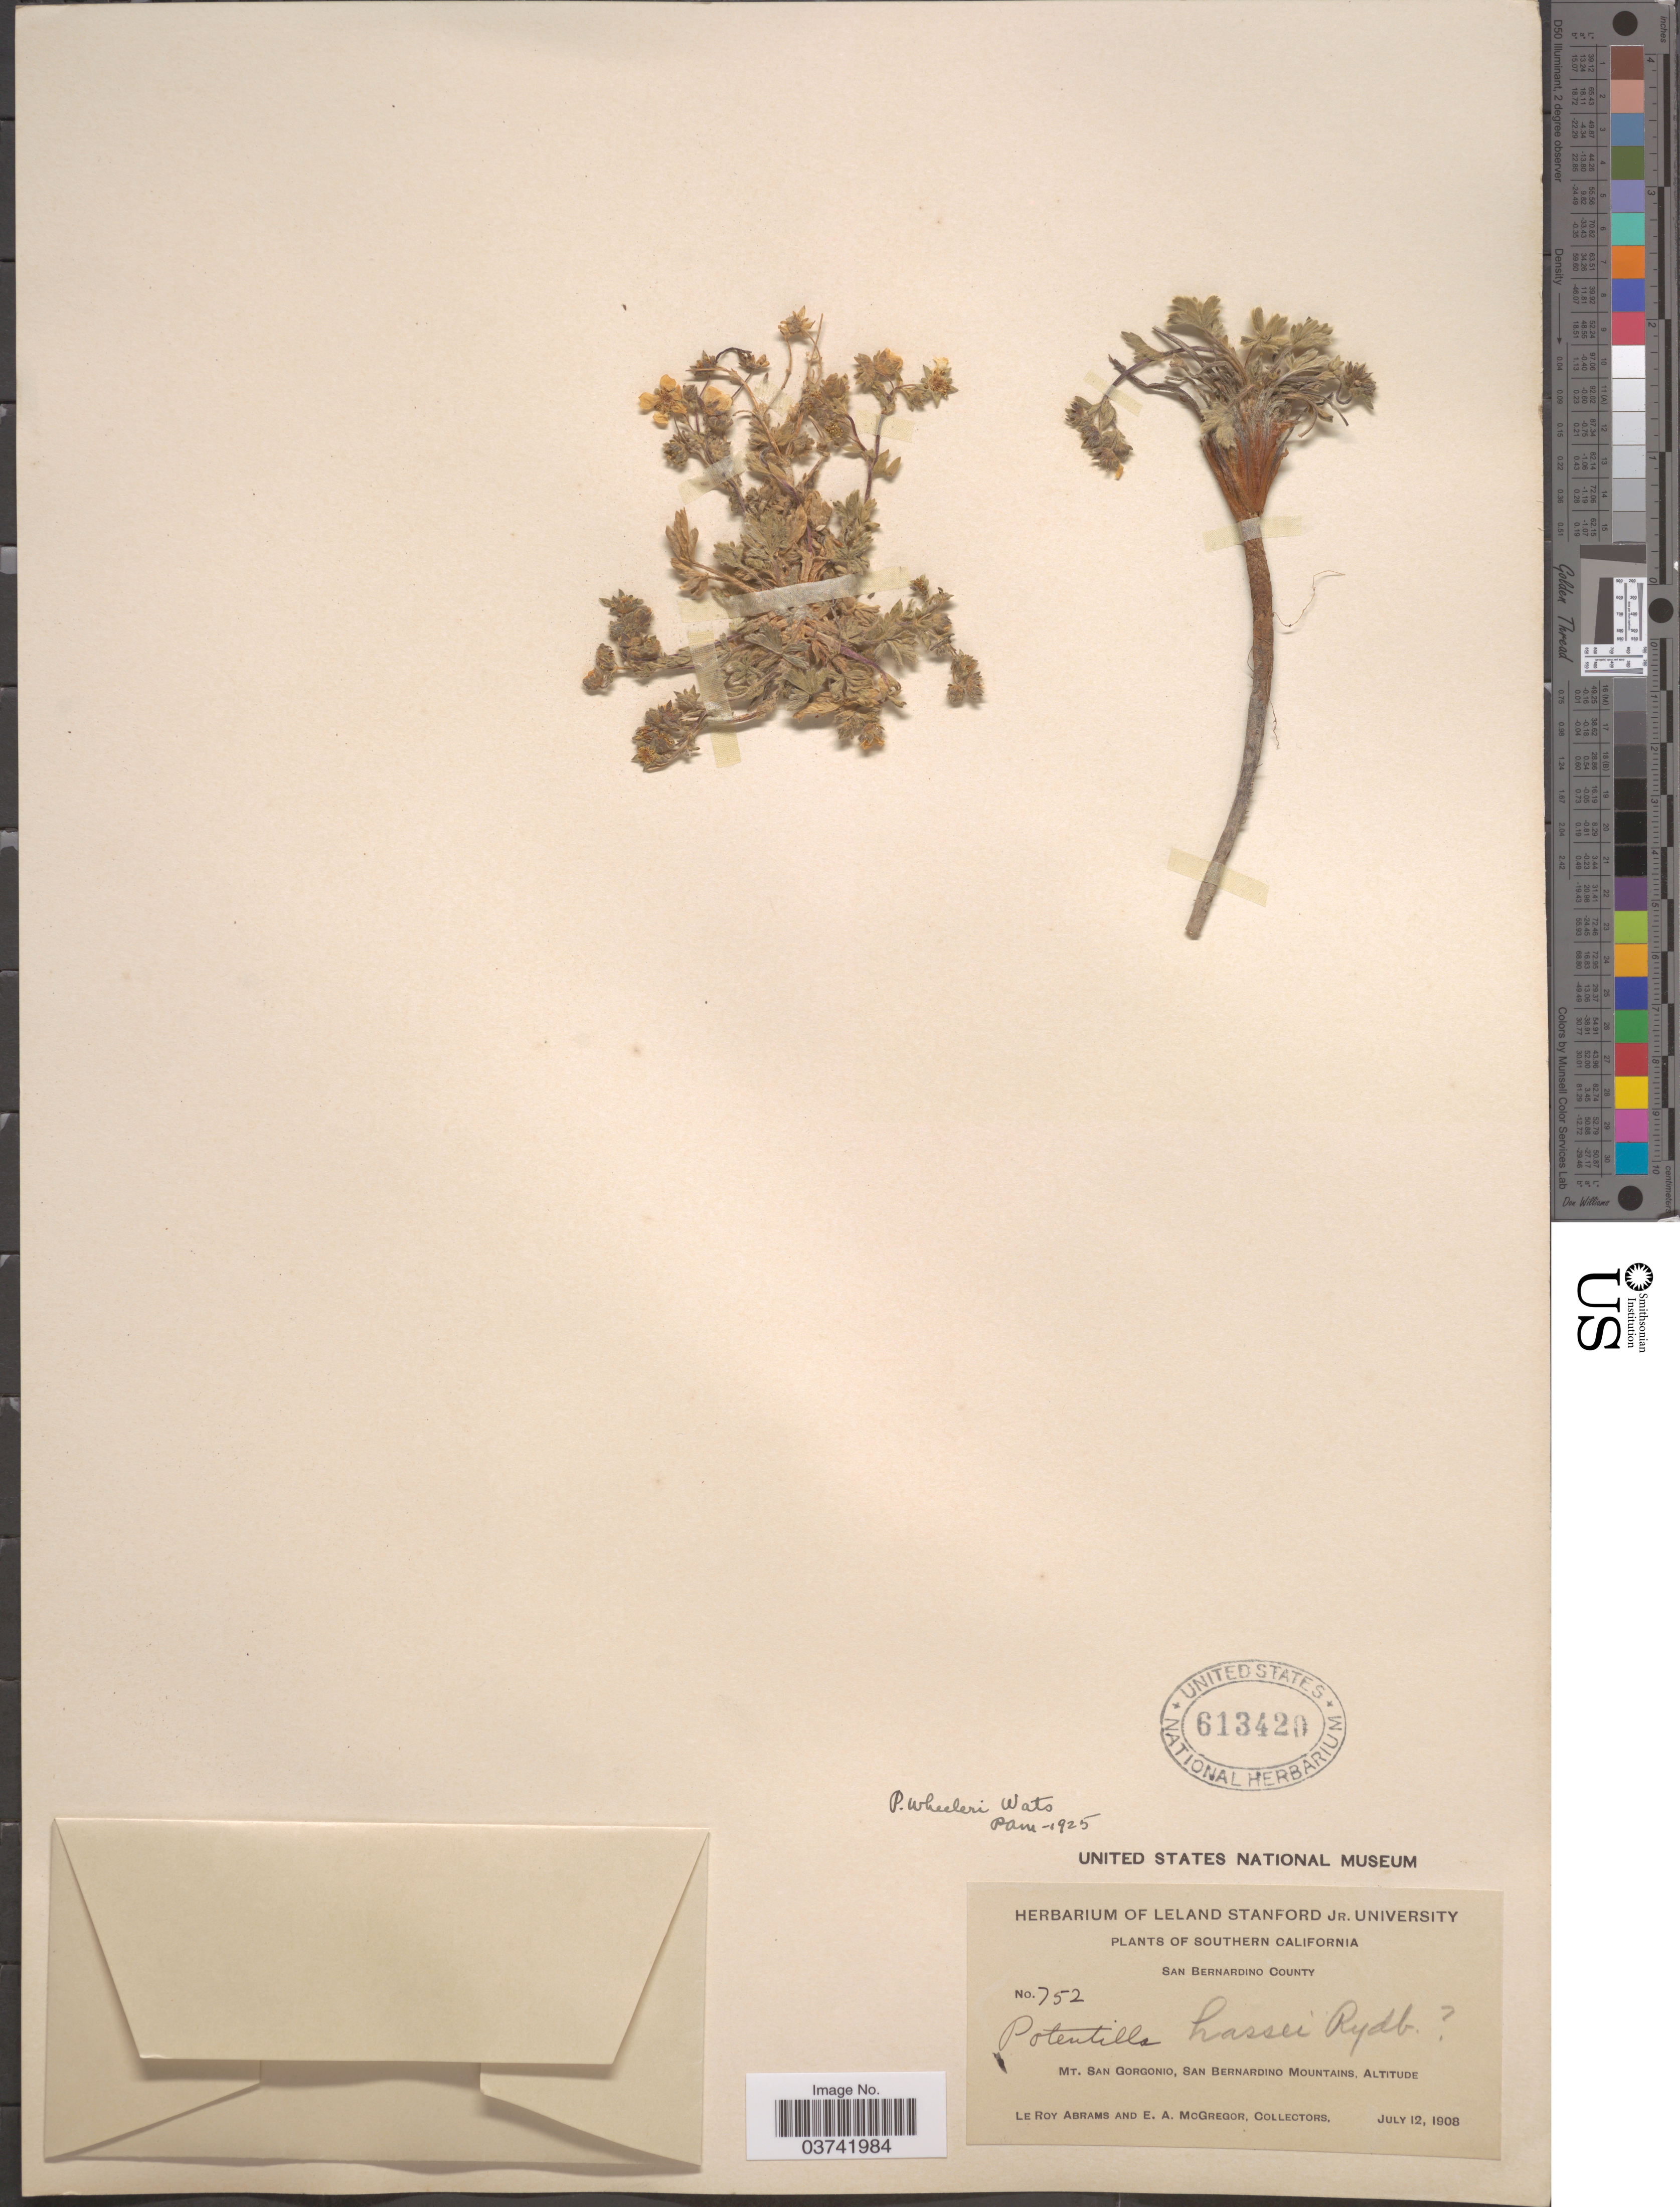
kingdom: Plantae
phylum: Tracheophyta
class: Magnoliopsida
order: Rosales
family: Rosaceae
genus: Potentilla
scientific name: Potentilla wheeleri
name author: S. Watson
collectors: L. Abrams & E. A. McGregor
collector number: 752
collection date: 1908-07-12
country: United States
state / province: California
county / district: San Bernardino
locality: Southern California. San Bernardino County. Mt. San Gorgonio, San Bernardino Mountains.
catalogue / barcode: US 613420